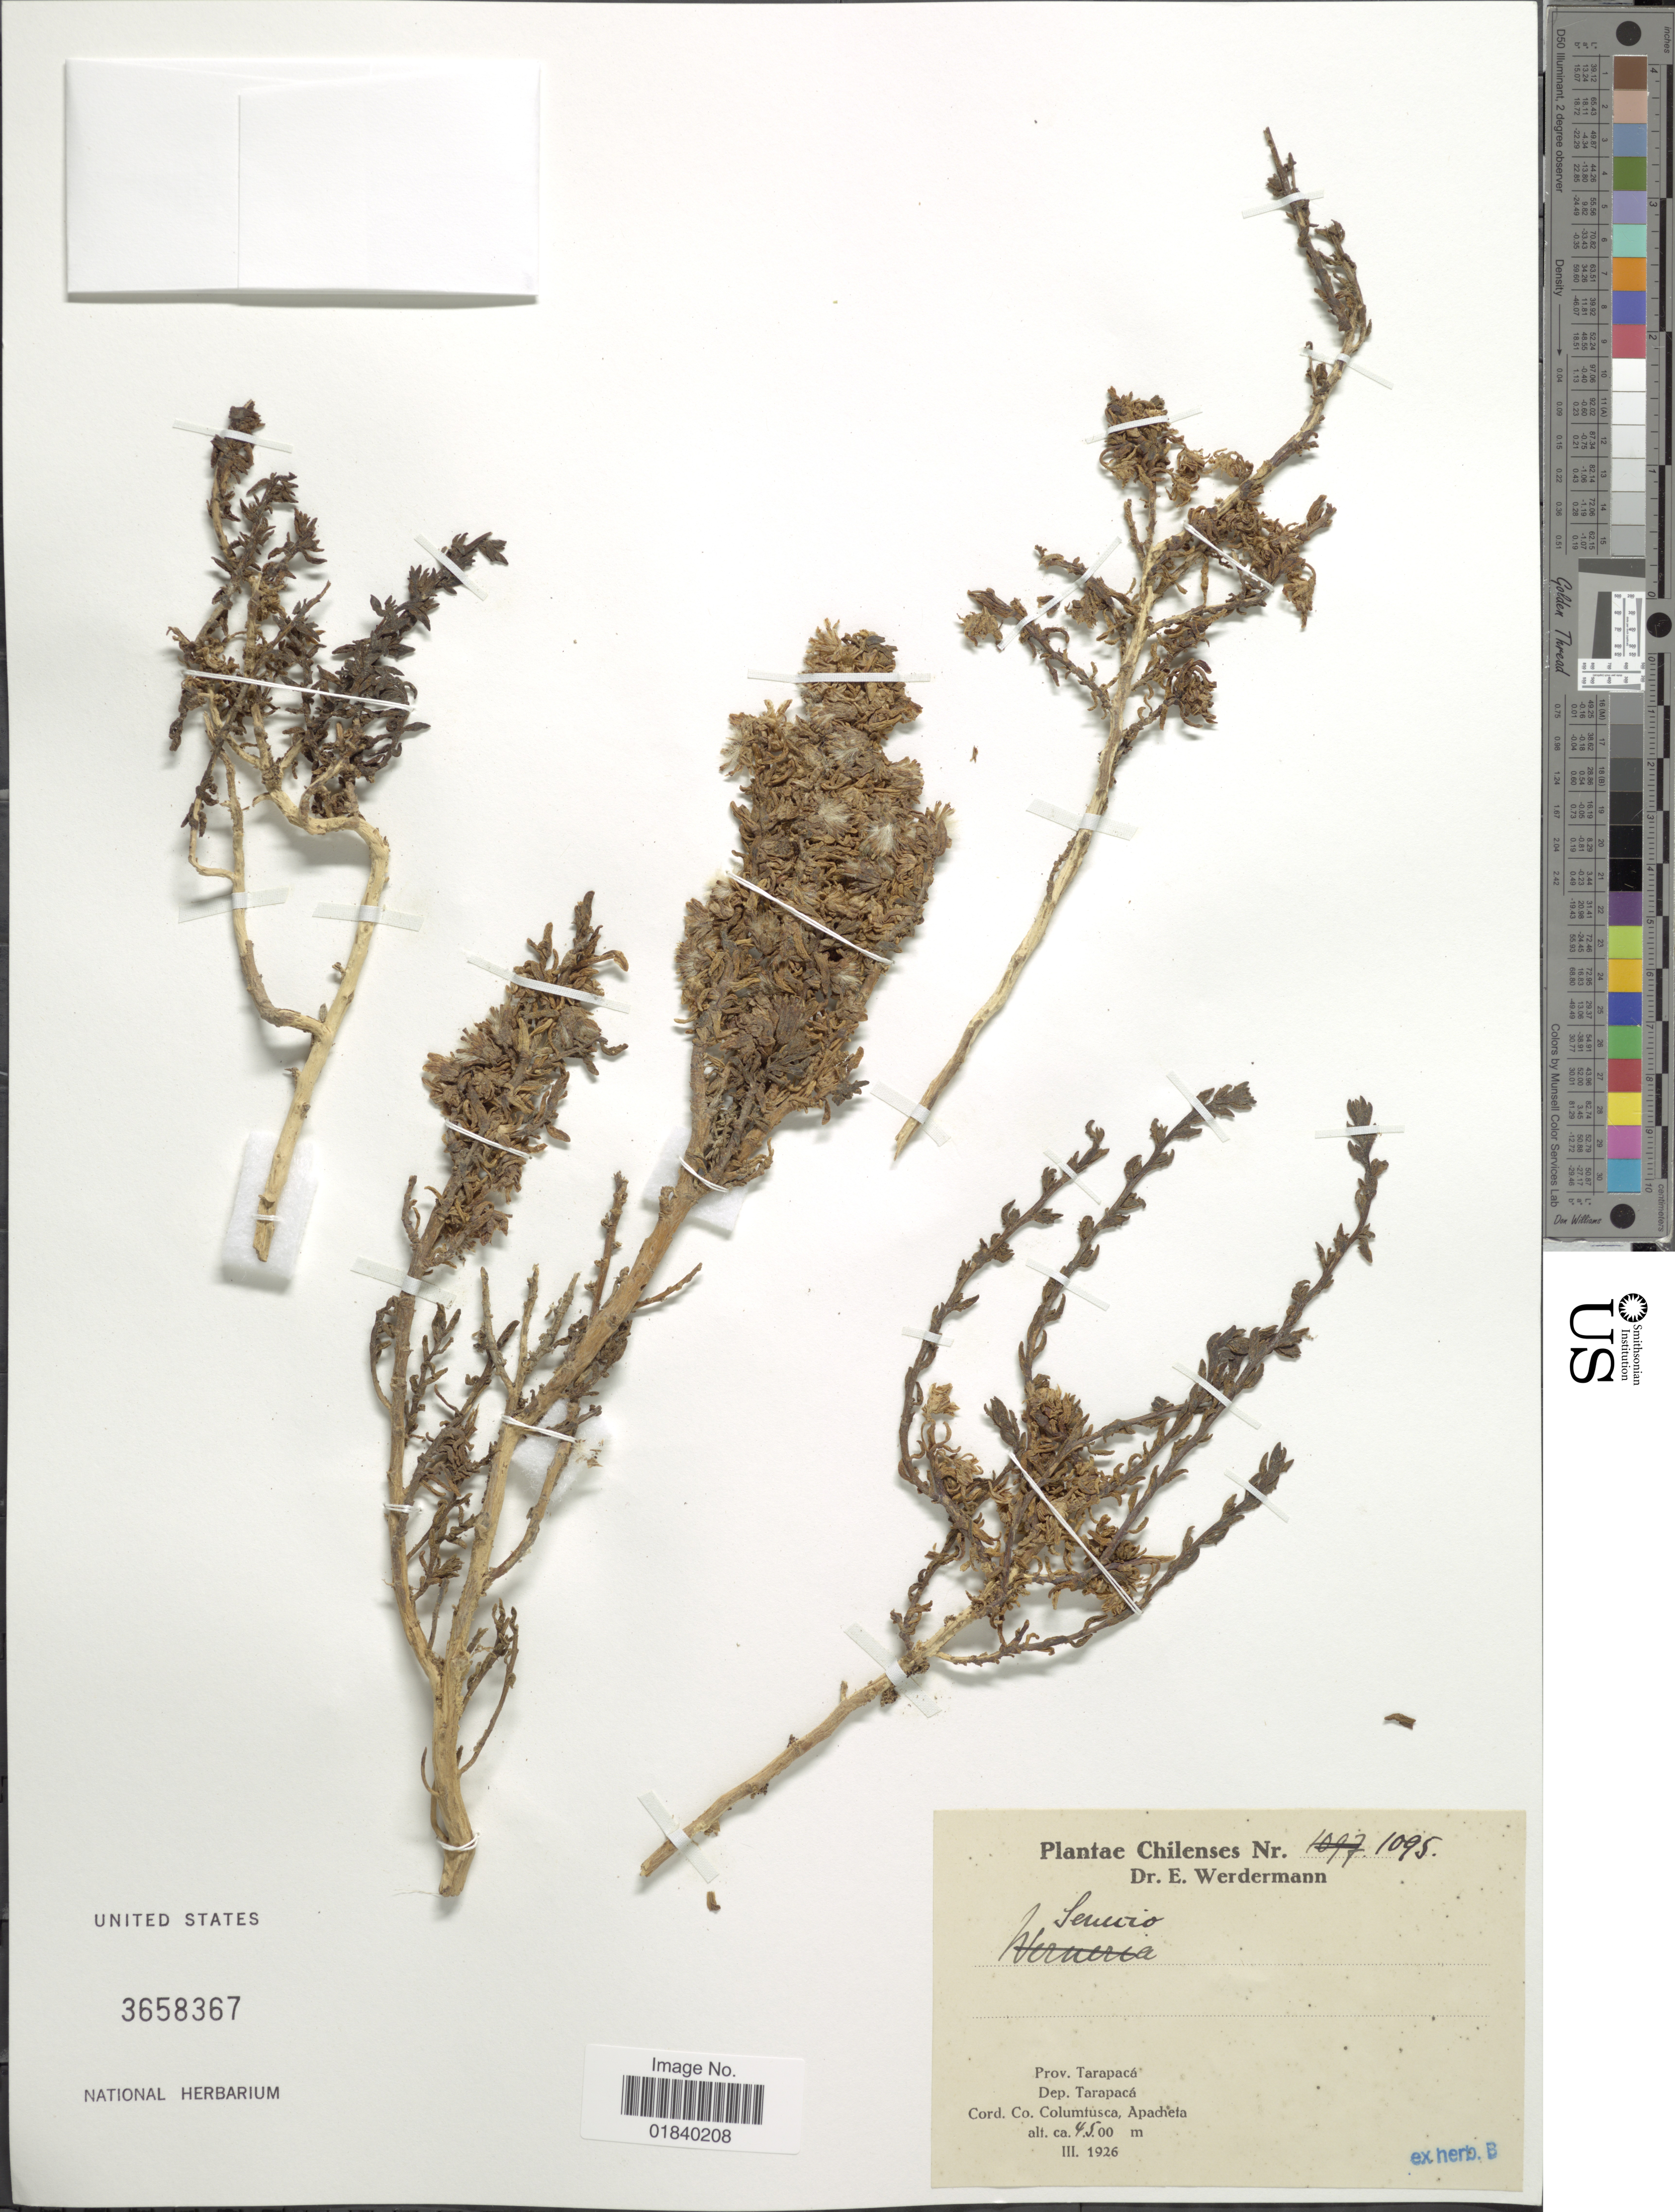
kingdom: Plantae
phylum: Tracheophyta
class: Magnoliopsida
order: Asterales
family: Asteraceae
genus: Senecio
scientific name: Senecio sp.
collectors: E. Werdermann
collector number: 1095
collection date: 1926-03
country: Chile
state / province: Tarapacá (I)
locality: Dep. Tarapacá. Cord. Co. Columtusca, Apacheta.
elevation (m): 4500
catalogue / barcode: US 3658367